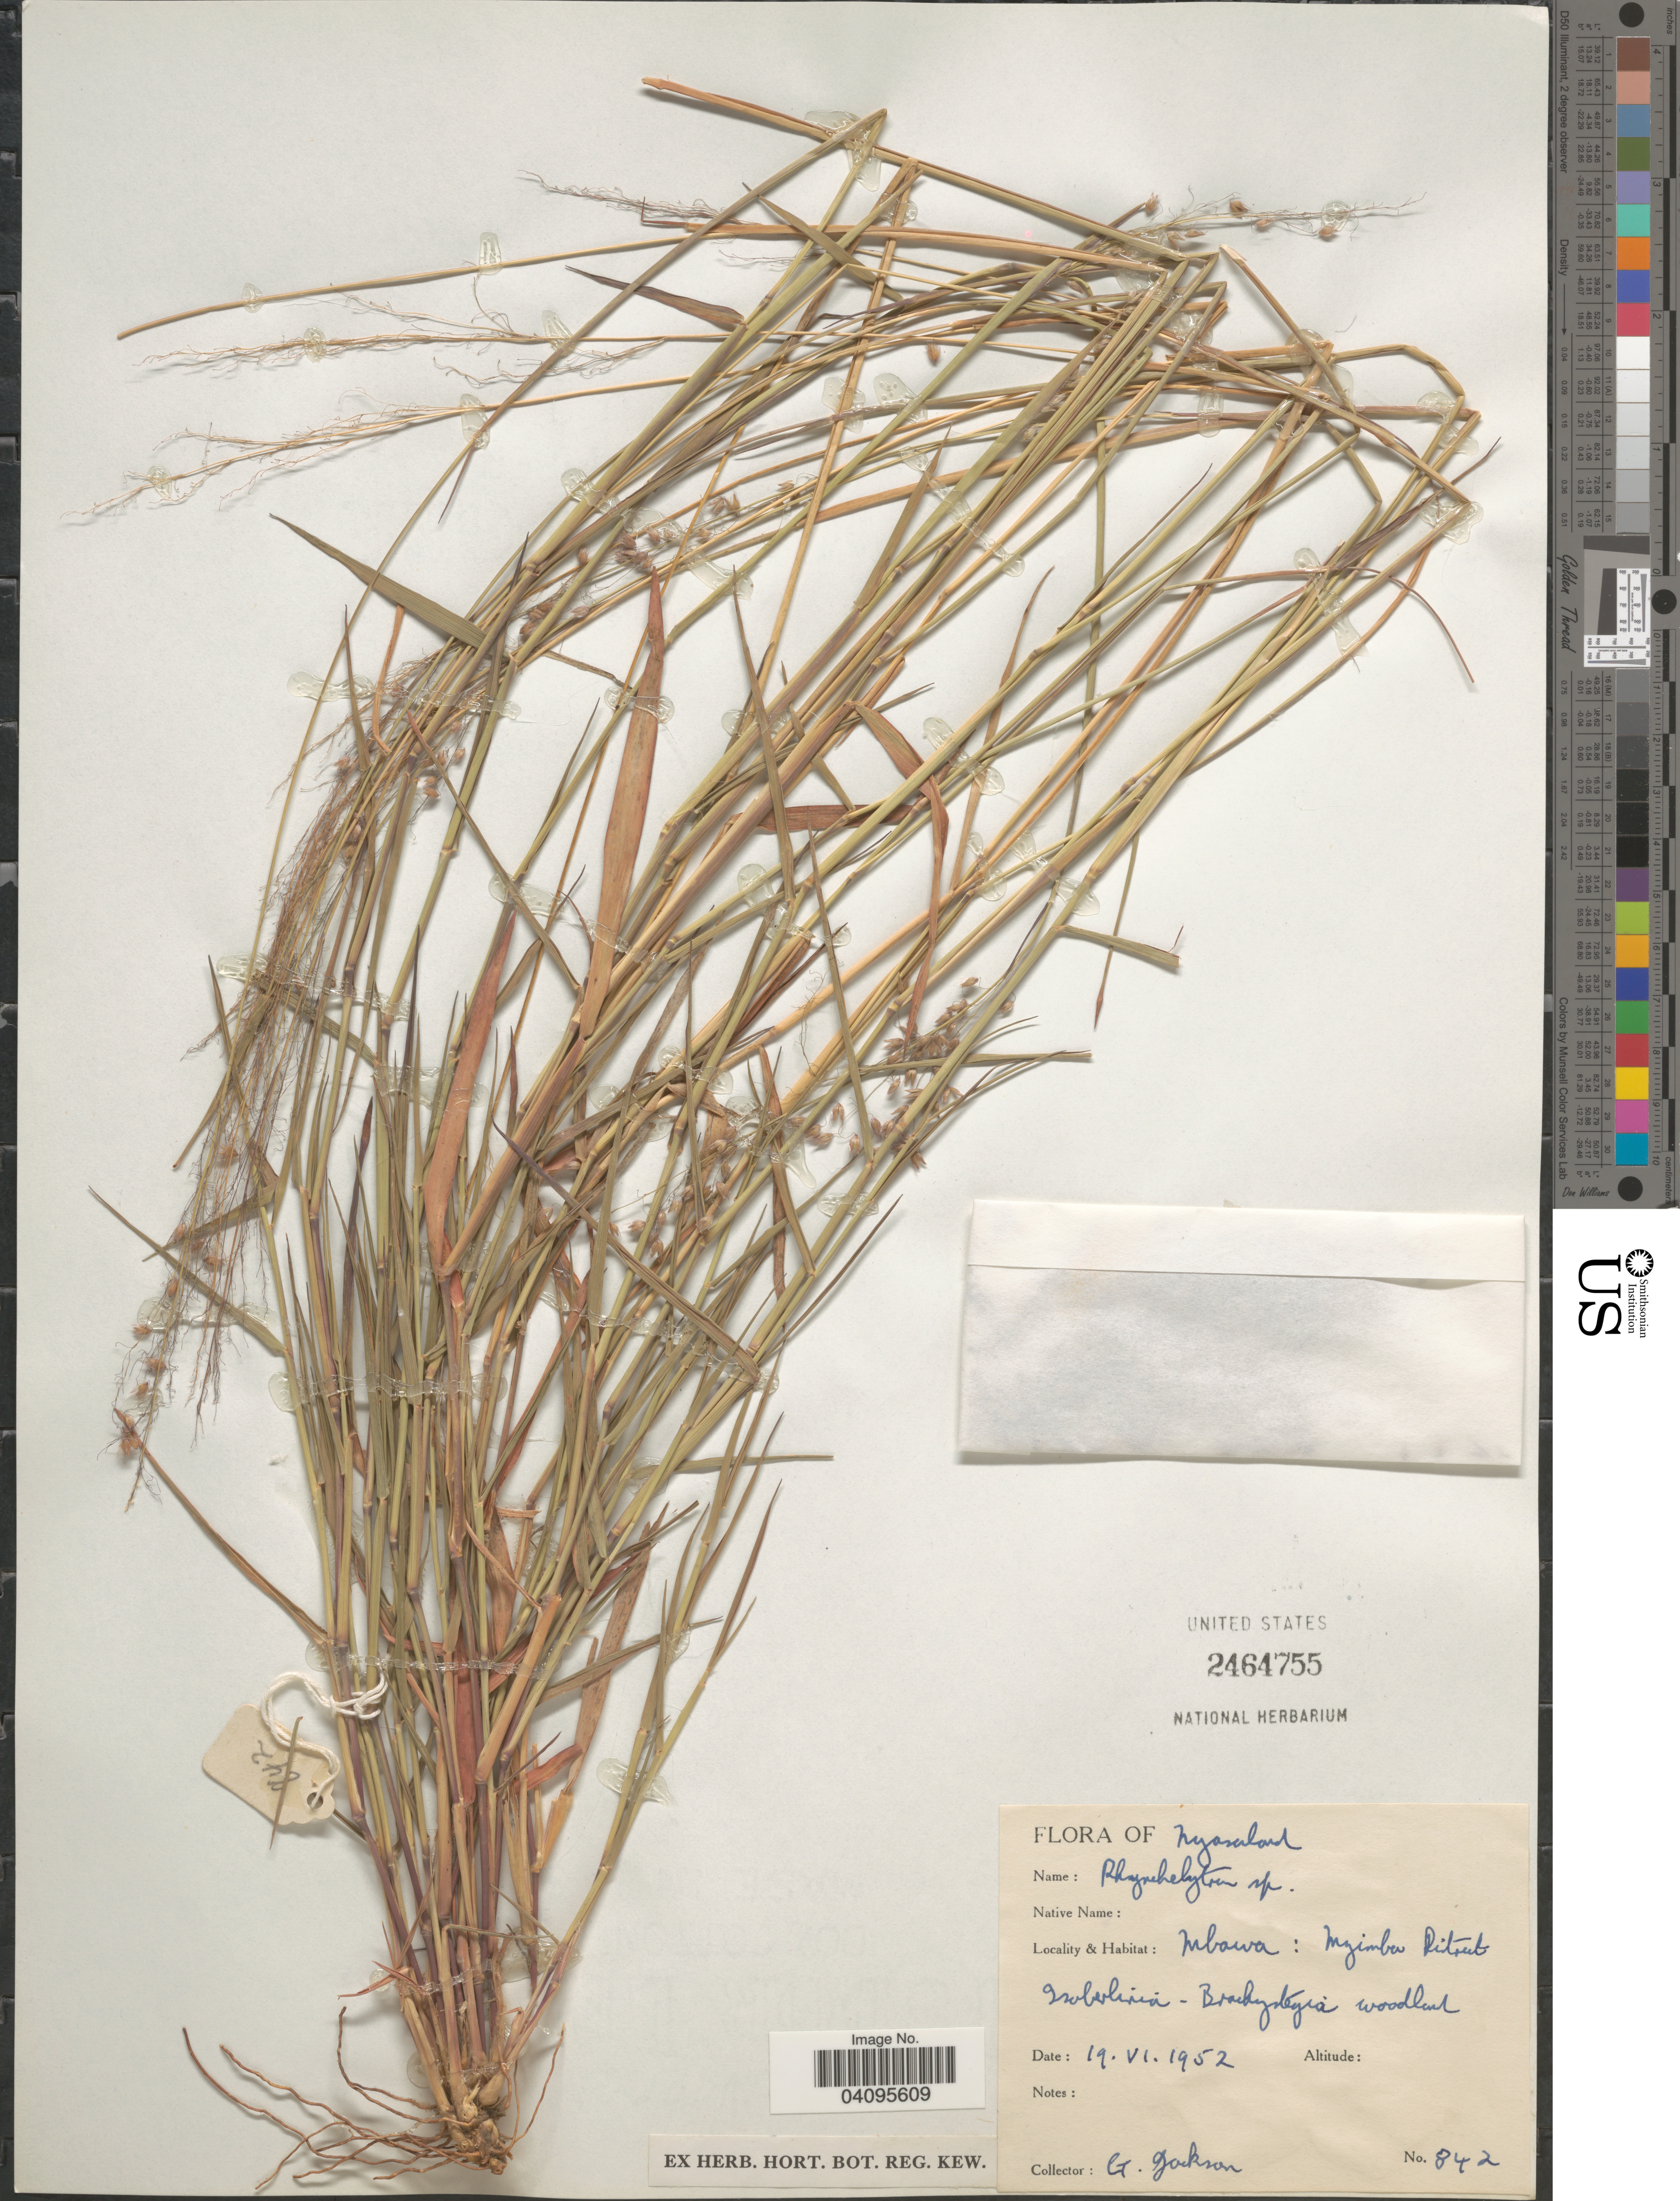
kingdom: Plantae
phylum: Tracheophyta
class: Liliopsida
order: Poales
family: Poaceae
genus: Melinis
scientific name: Melinis repens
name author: (Willd.) Zizka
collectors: G. Jackson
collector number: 842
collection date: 1952-06-19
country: Malawi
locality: Nyasaland: Mbawa : Mzimba Ritsut [interpreted].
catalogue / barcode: US 2464755